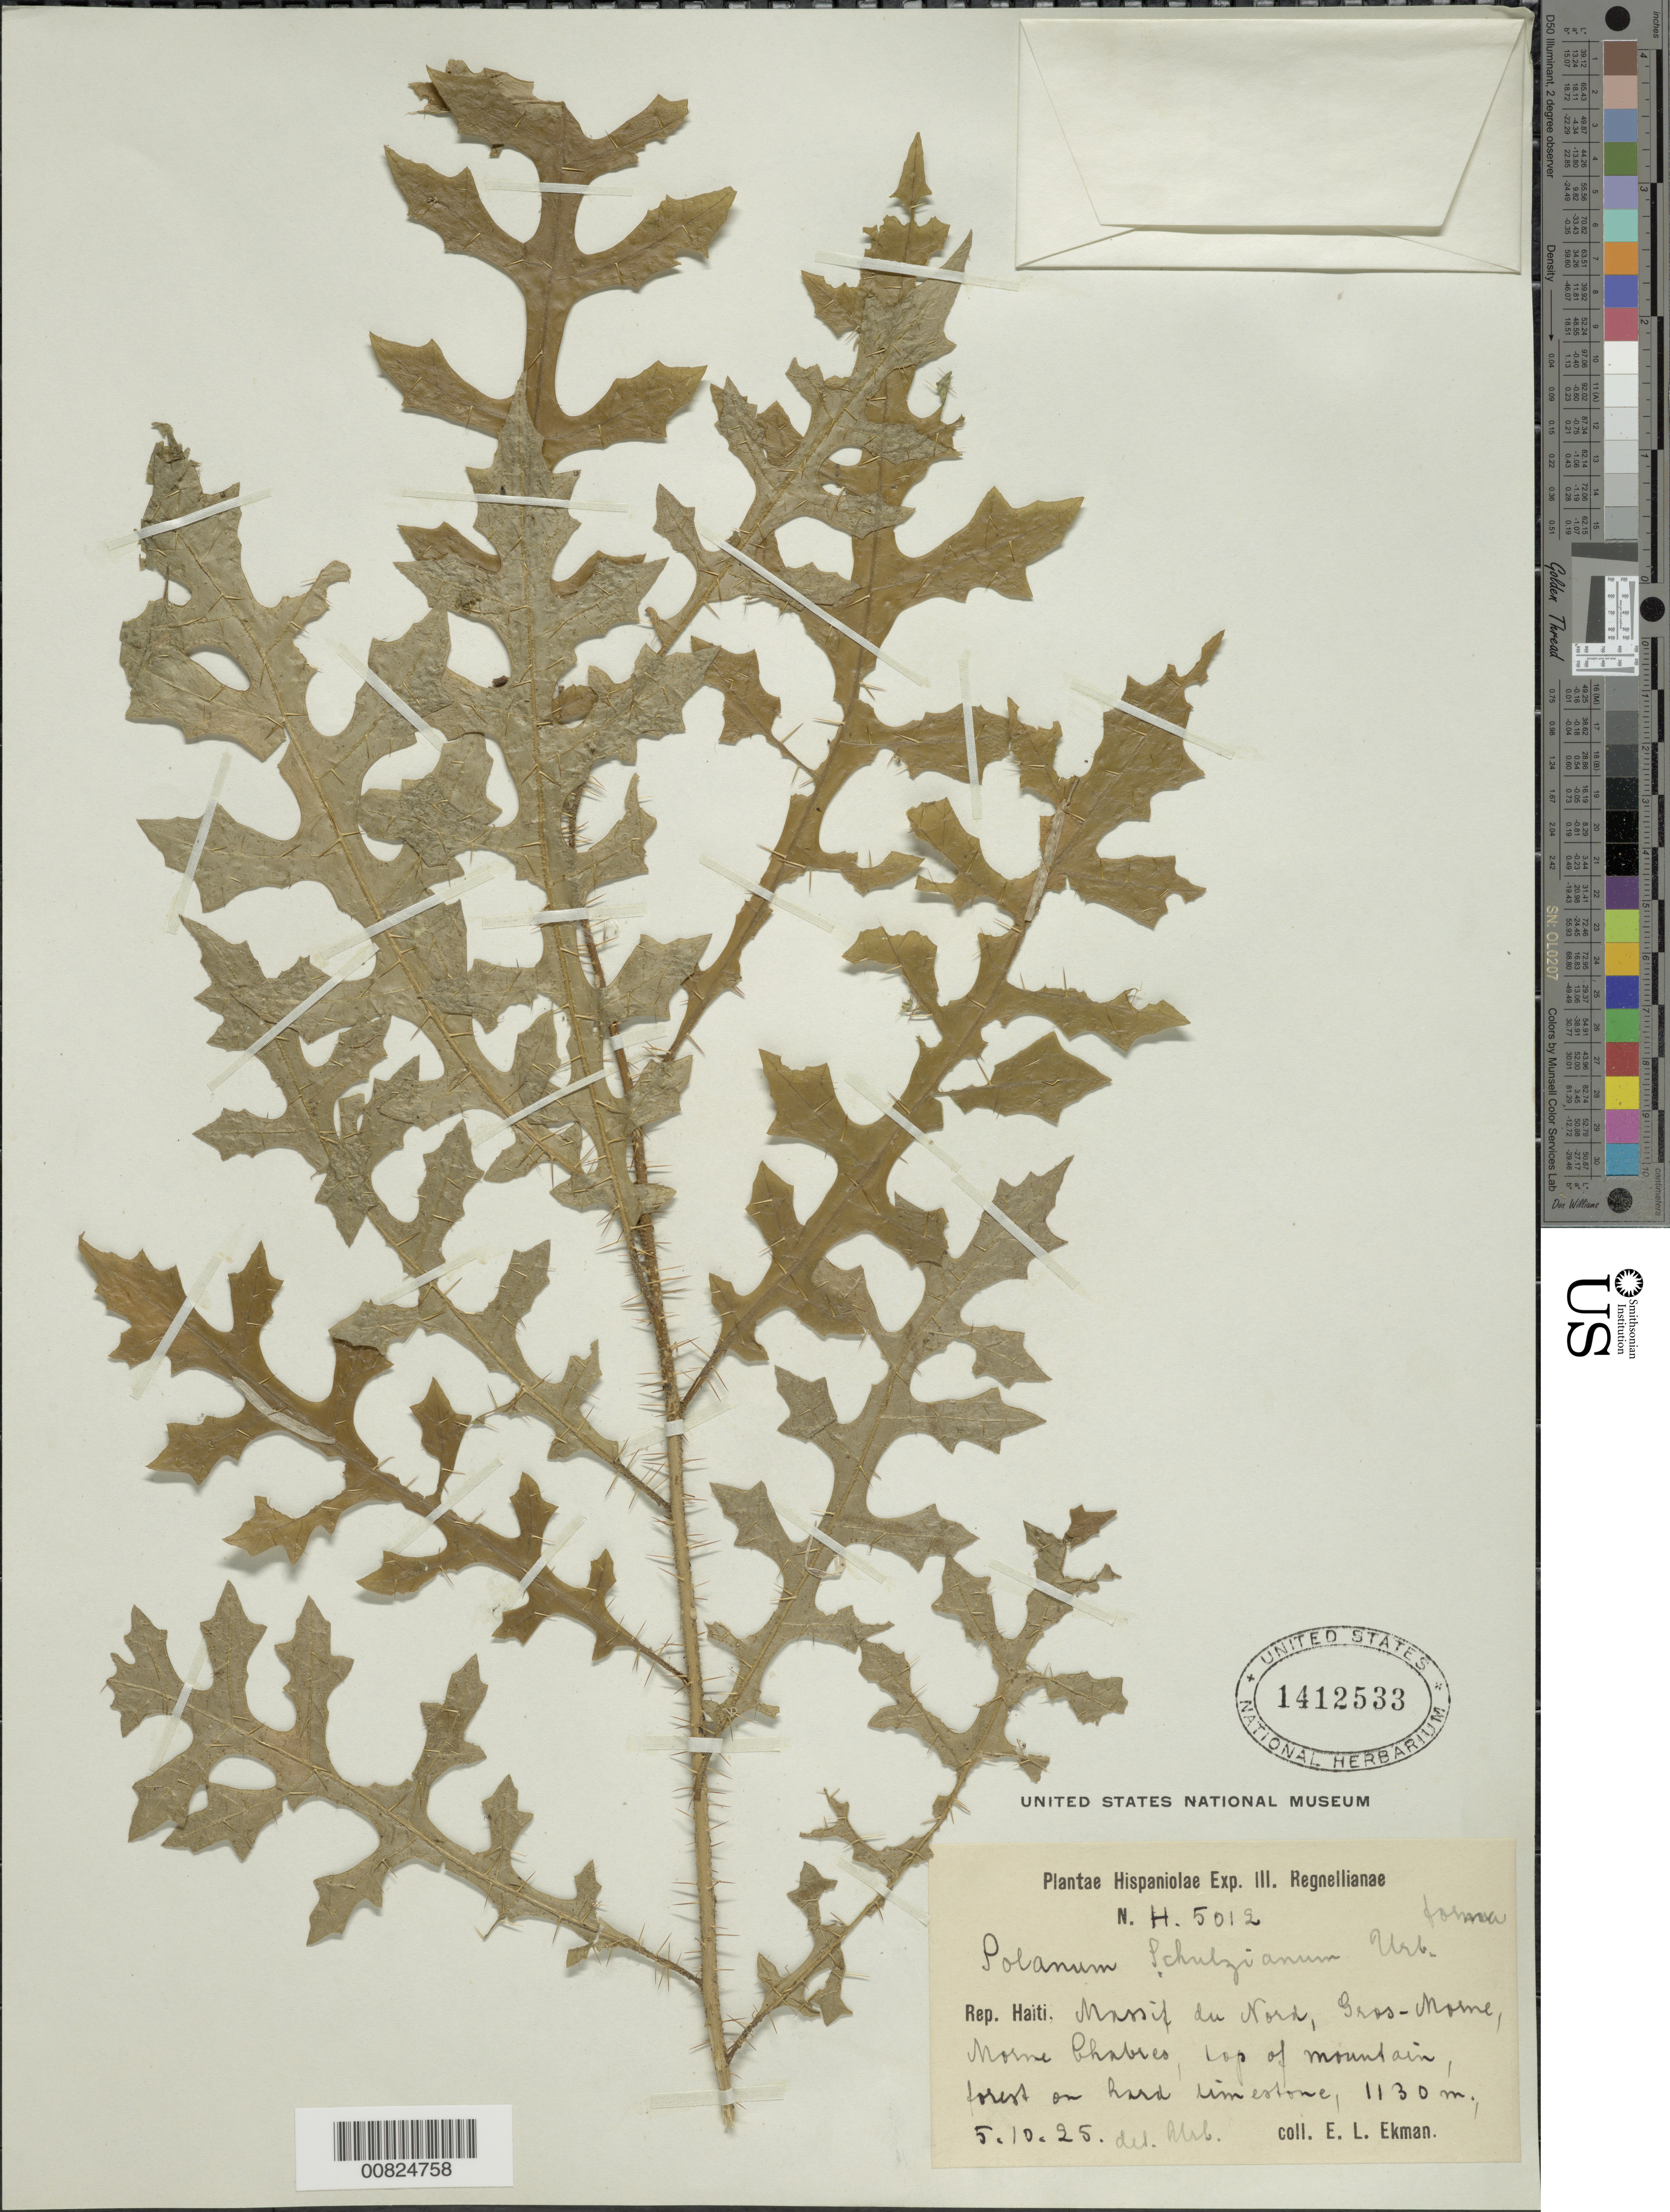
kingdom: Plantae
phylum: Tracheophyta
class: Magnoliopsida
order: Solanales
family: Solanaceae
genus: Solanum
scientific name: Solanum schulzianum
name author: Urb.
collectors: E. L. Ekman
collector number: H 5012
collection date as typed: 05 Oct 1925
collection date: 1925-10-05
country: Haiti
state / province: Artibonite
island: Hispaniola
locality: Massif du Nord, Gros Morne, Morne Chambres, top of mountain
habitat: Forest on hard limestone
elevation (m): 1130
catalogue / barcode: US 1412533